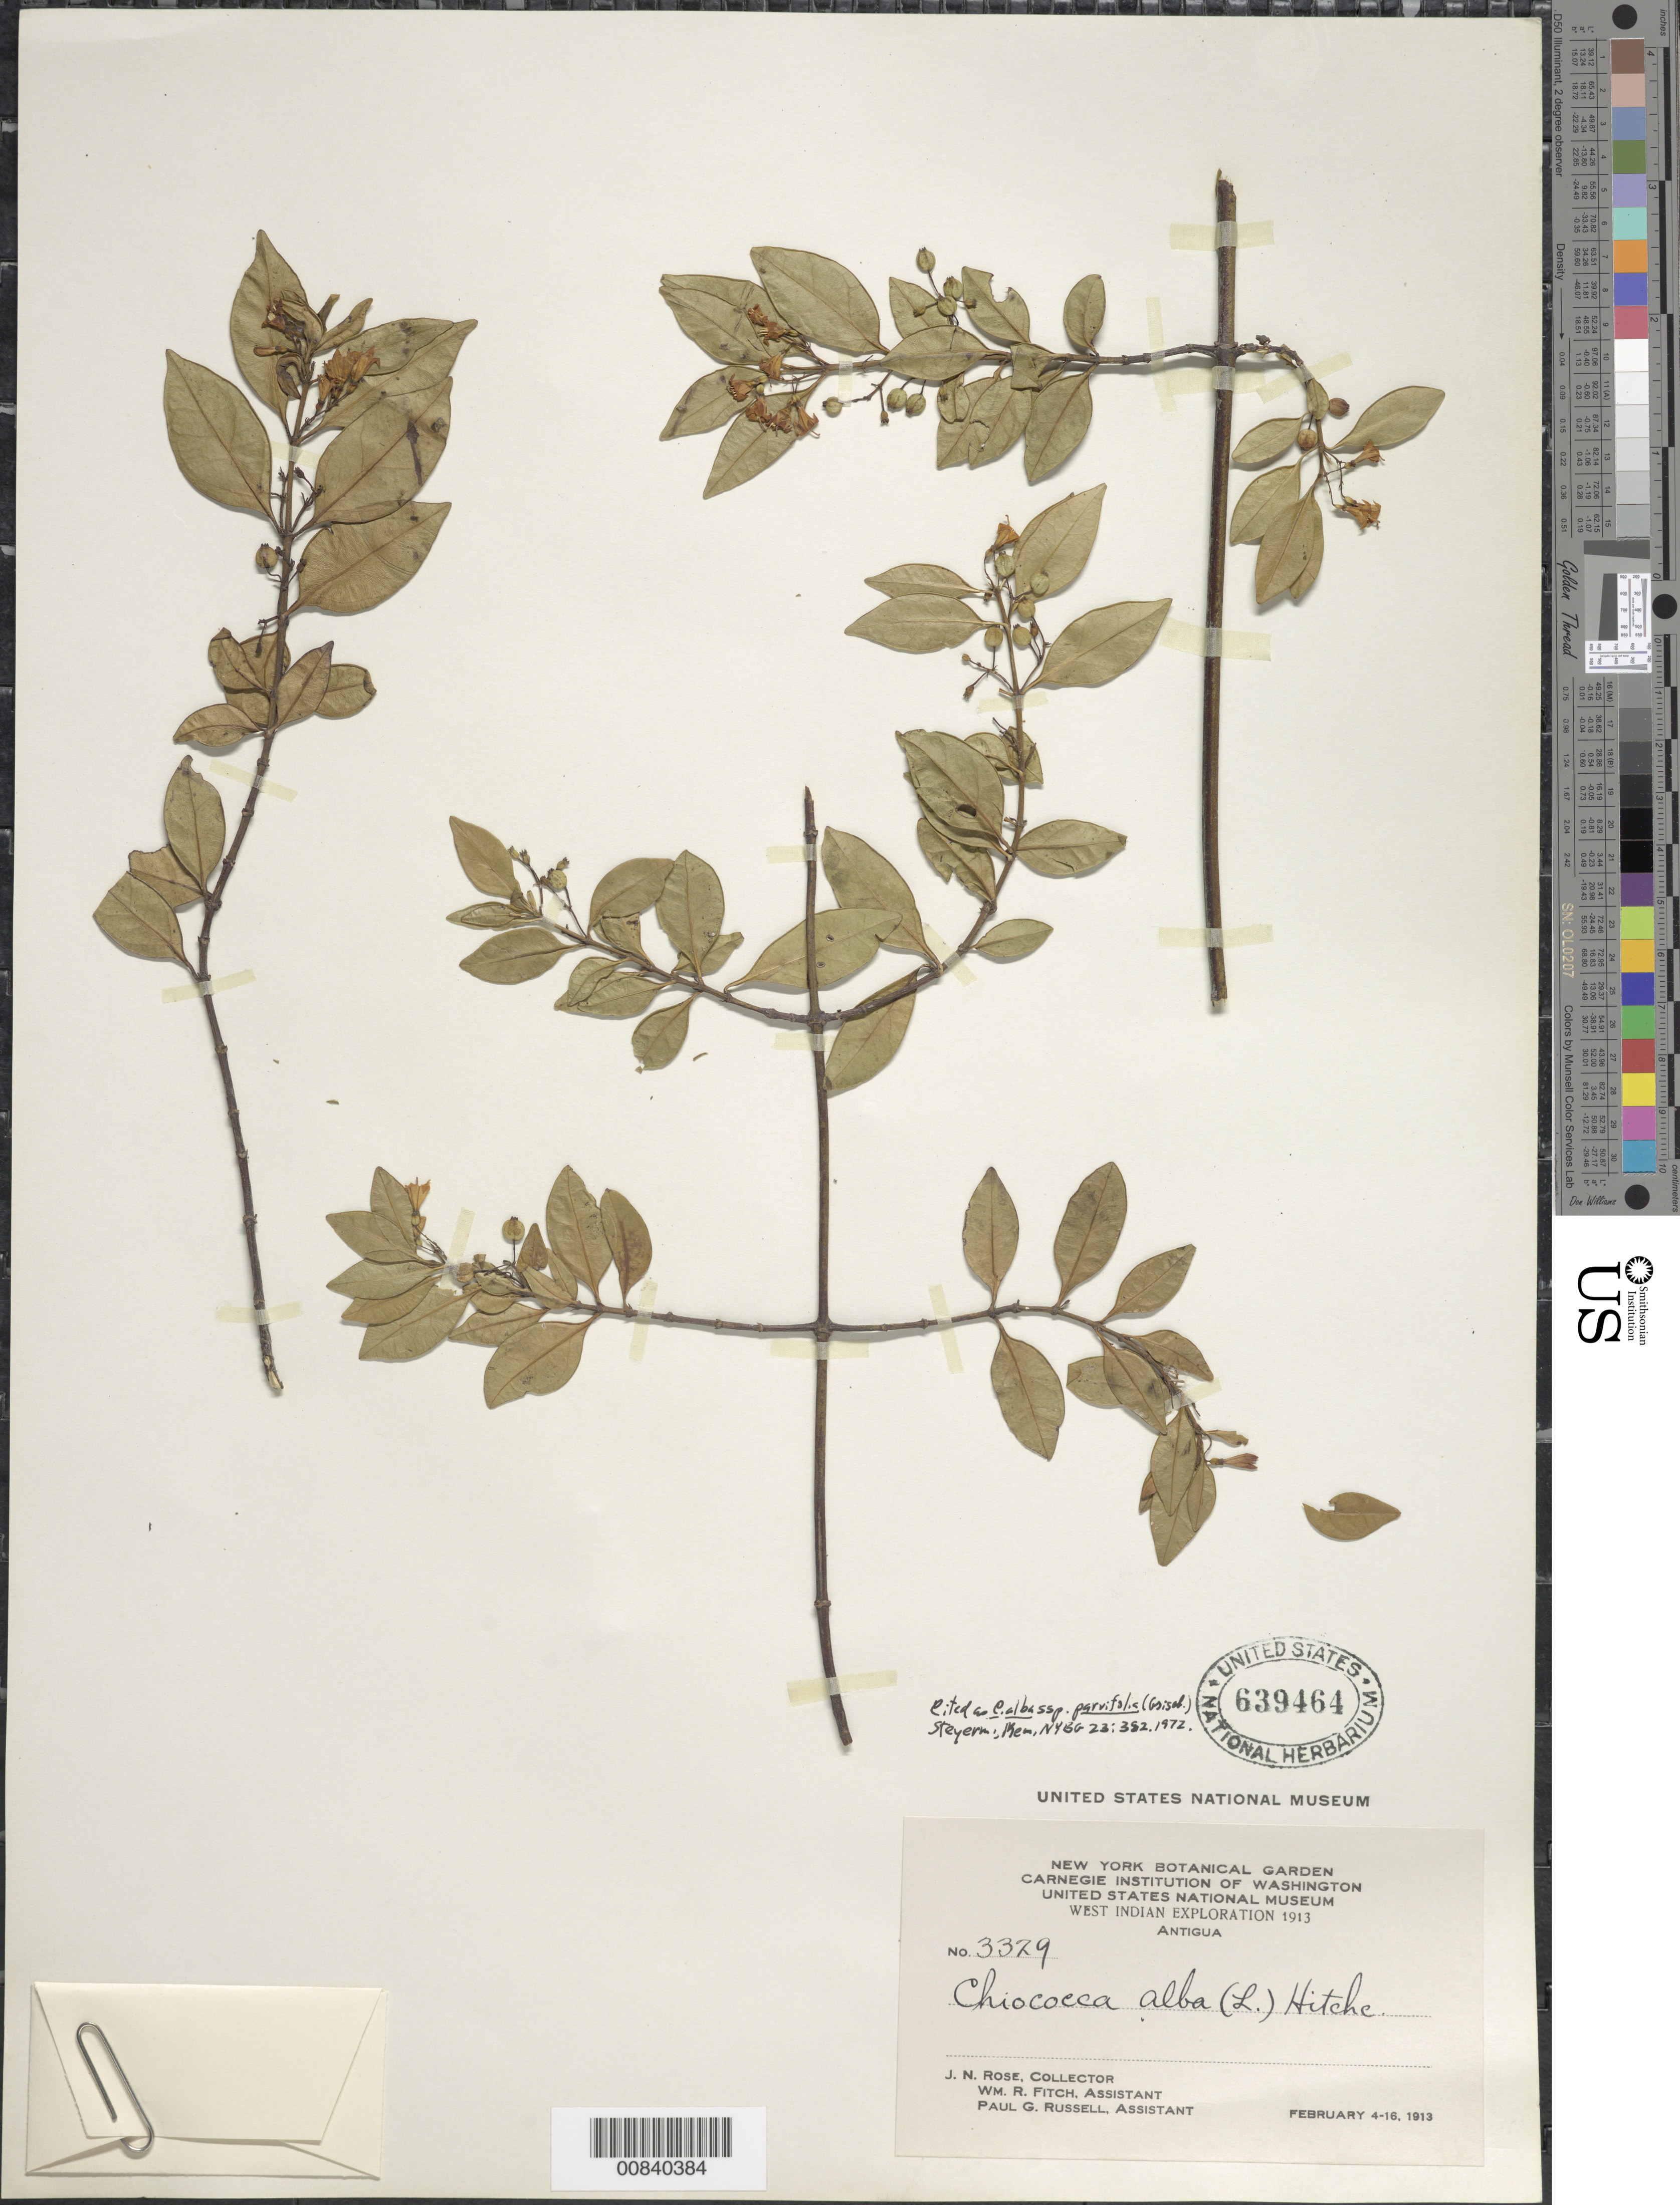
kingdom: Plantae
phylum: Tracheophyta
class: Magnoliopsida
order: Gentianales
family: Rubiaceae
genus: Chiococca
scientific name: Chiococca alba subsp. alba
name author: (L.) Hitchc.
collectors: J. N. Rose, W. R. Fitch & P. G. Russell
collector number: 3329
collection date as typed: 04 Feb 1913 to 16 Feb 1913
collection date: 1913-02-04/1913-02-16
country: Antigua and Barbuda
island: Leeward Is.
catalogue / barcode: US 639464